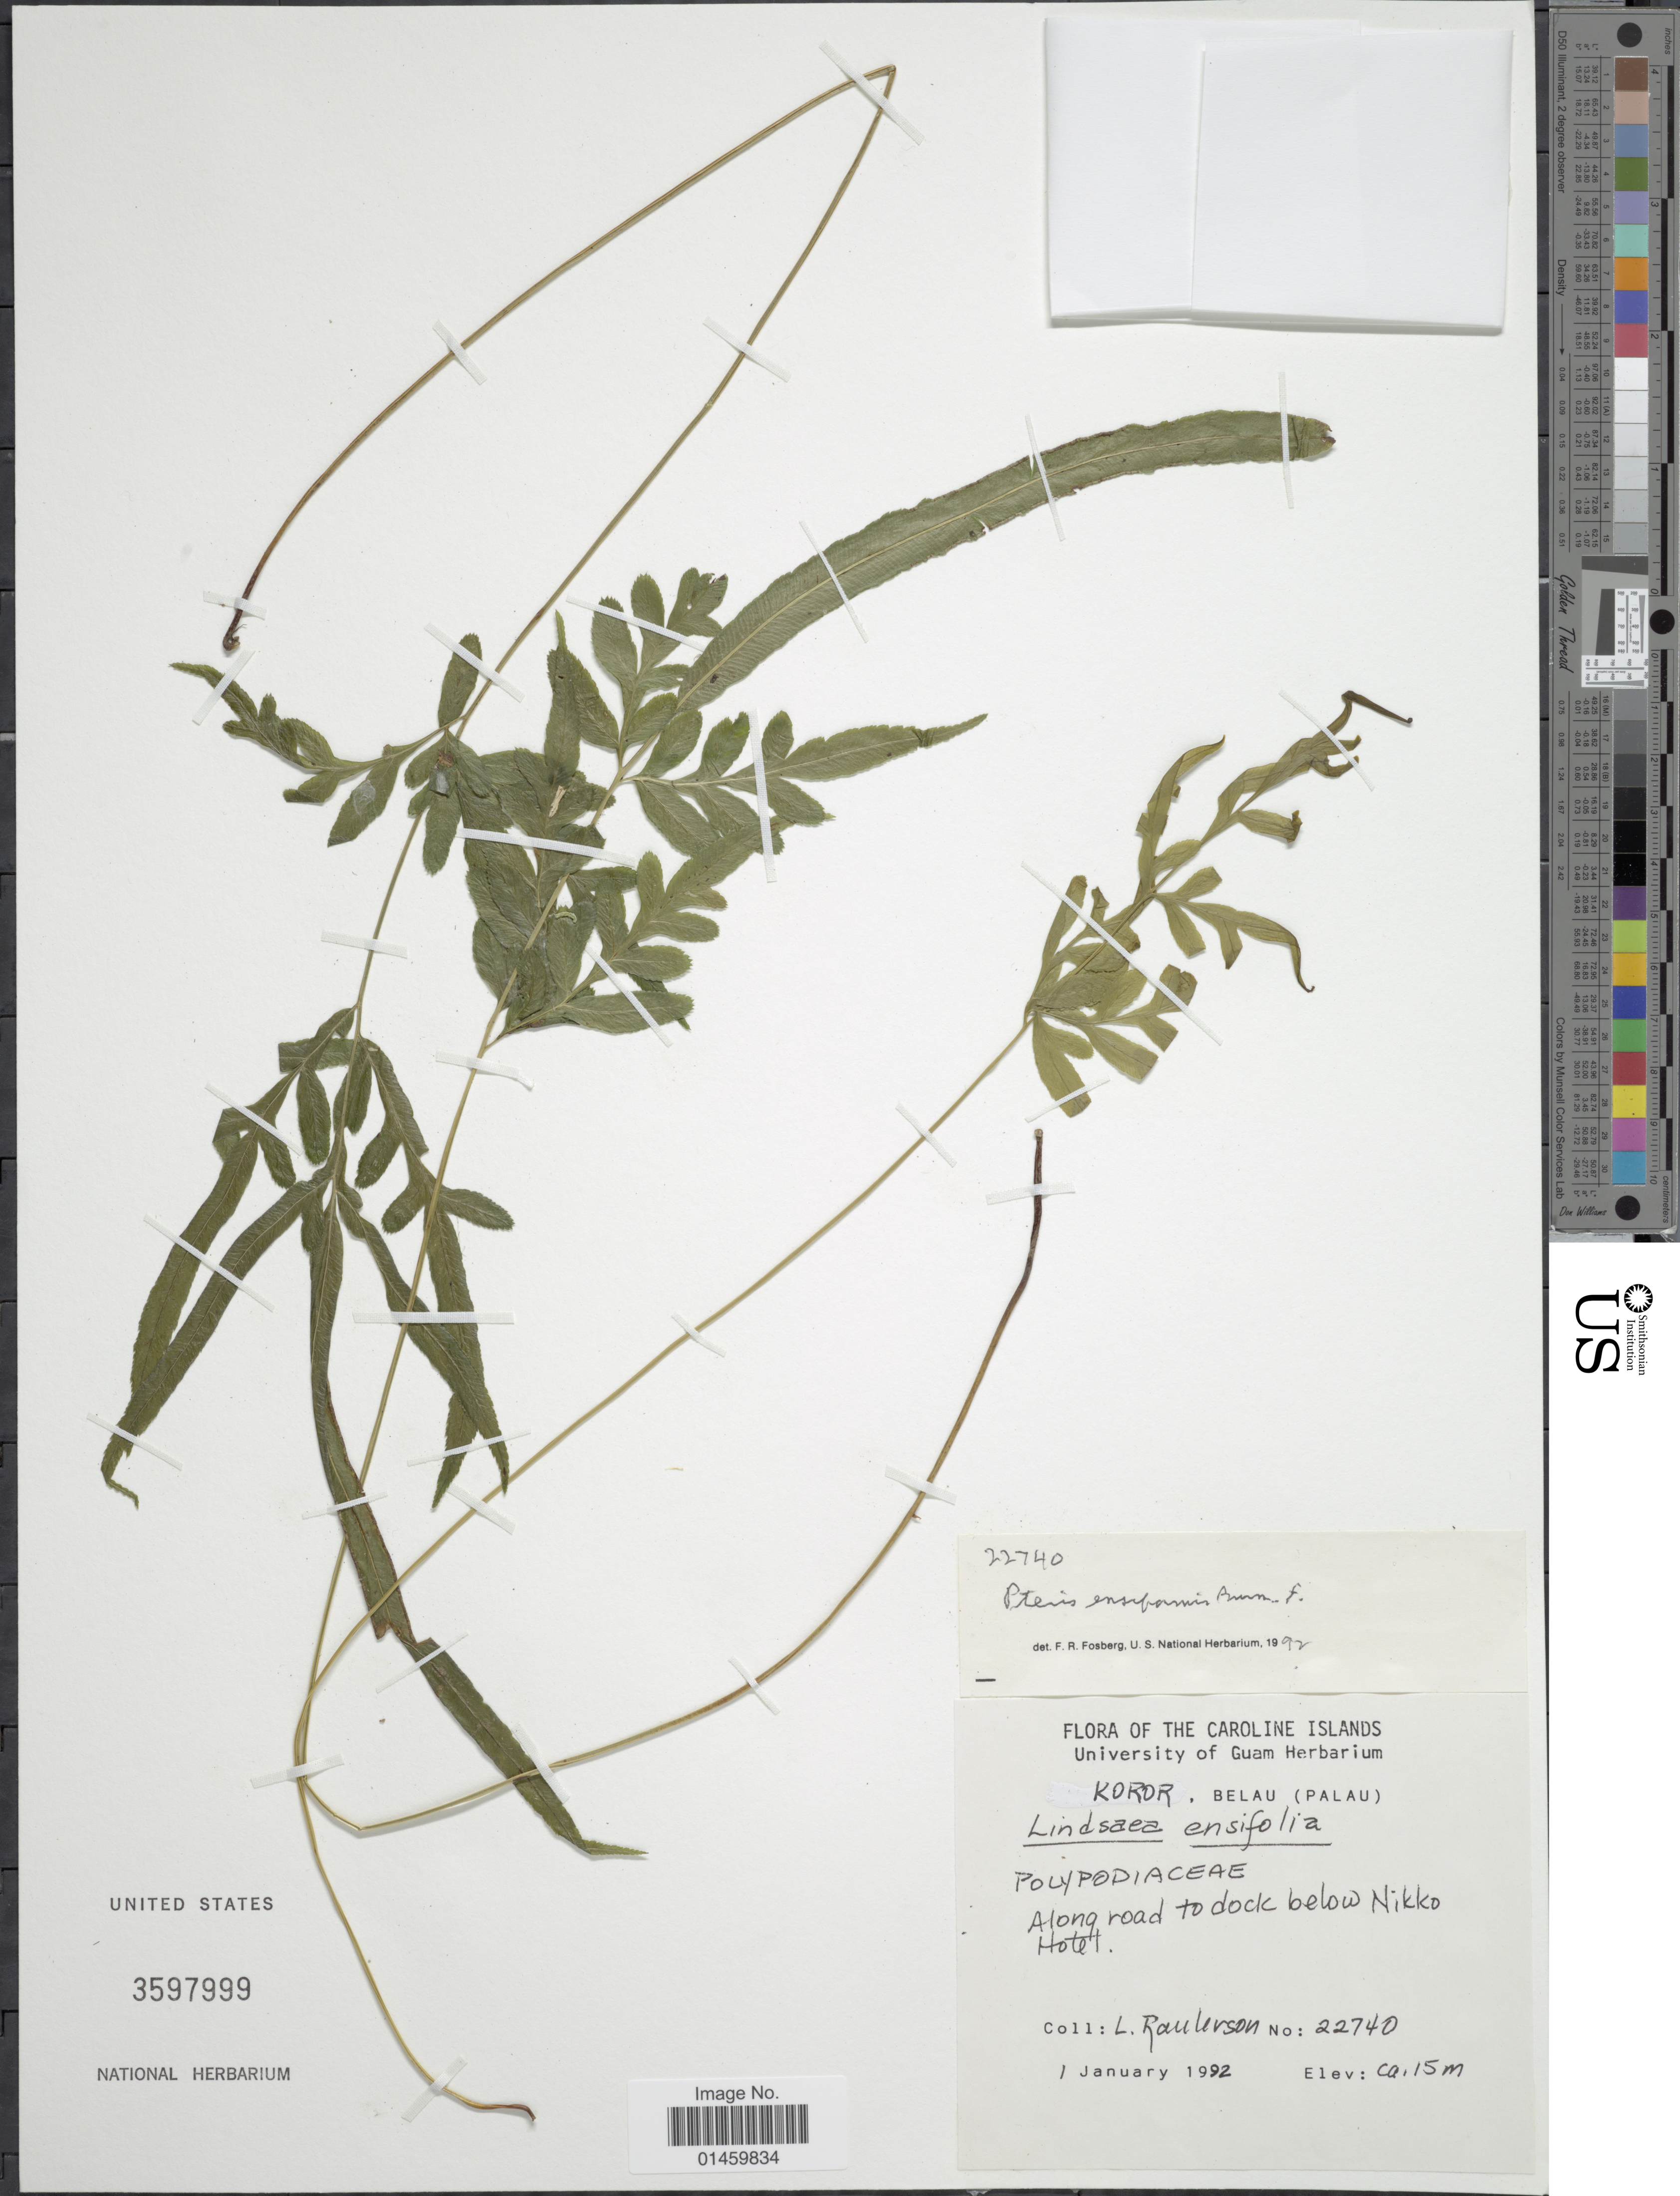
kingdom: Plantae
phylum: Tracheophyta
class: Polypodiopsida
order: Polypodiales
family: Lindsaeaceae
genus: Lindsaea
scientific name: Lindsaea ensifolia subsp. ensifolia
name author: Sw.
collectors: L. Raulerson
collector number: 22740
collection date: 1992-01-01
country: Palau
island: Oreor [Koror]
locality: Koror, Belau (Palau) Along road to dock below Nikko Hotel.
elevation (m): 15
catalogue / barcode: US 3597999